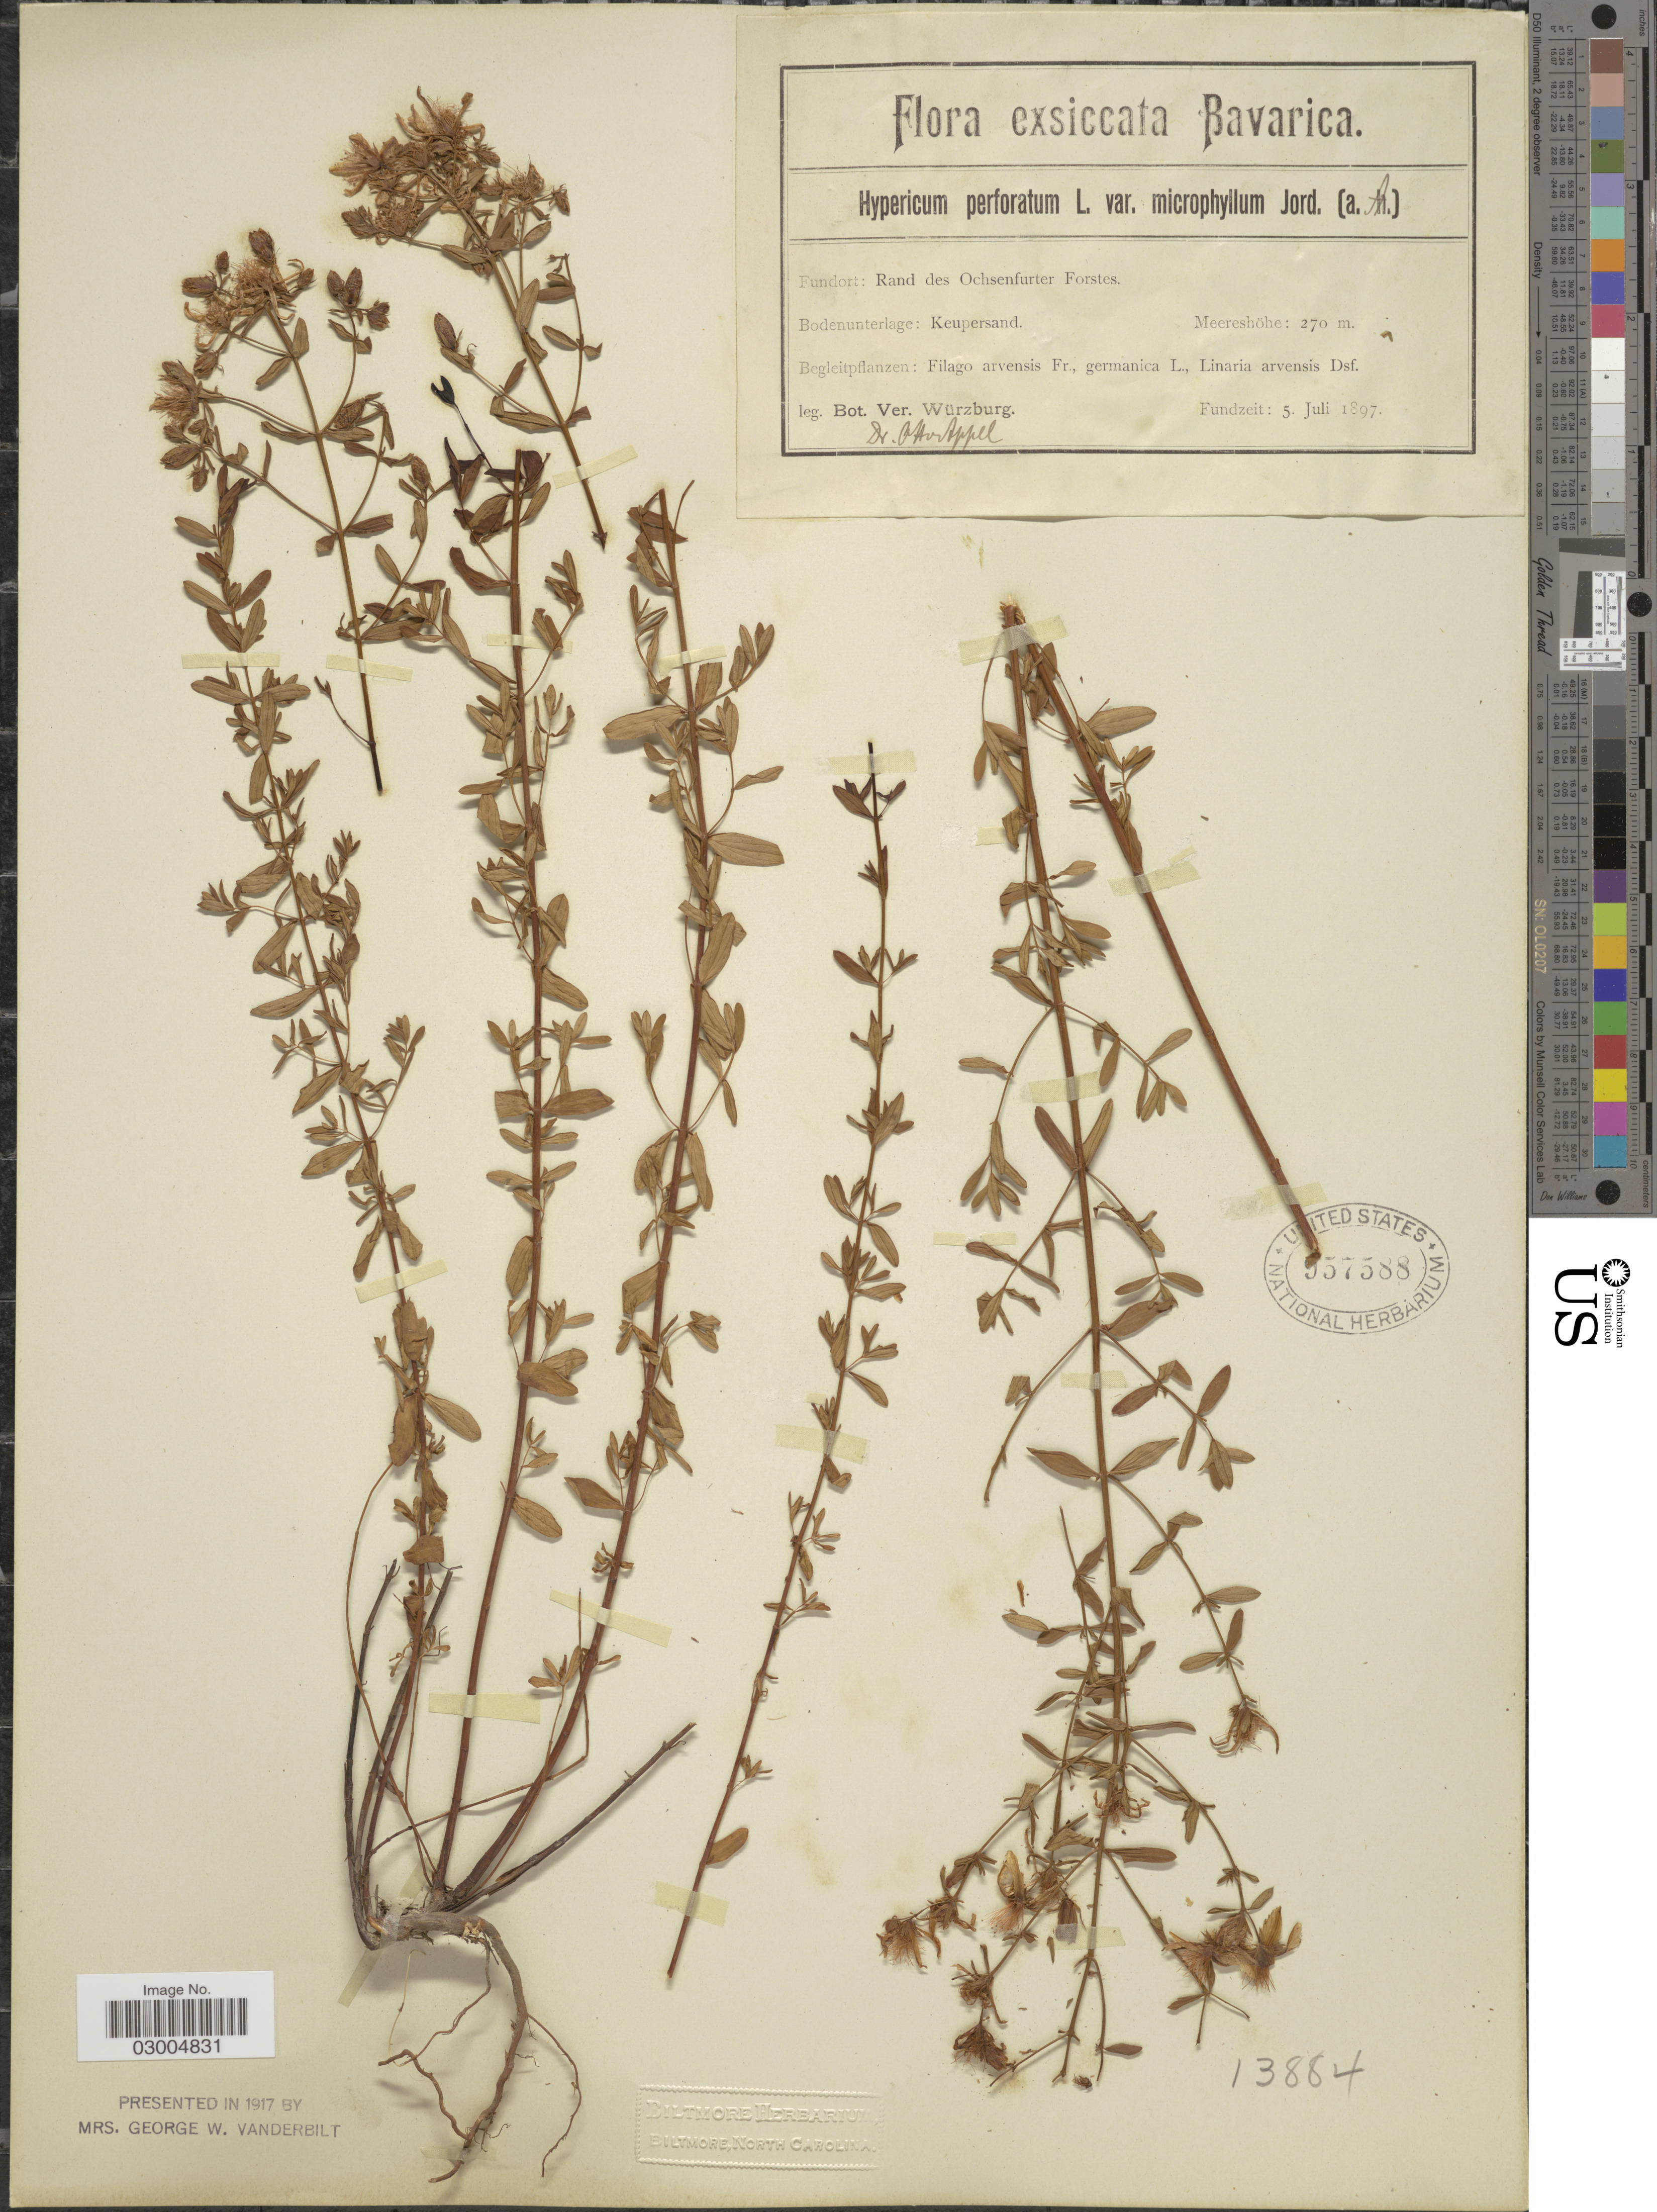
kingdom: Plantae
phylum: Tracheophyta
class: Magnoliopsida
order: Malpighiales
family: Hypericaceae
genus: Hypericum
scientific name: Hypericum perforatum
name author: L.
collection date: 1897-07-05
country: Germany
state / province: Bayern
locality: Bavarica. Rand des Ochsenfurter Forstes.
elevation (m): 270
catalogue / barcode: US 957588